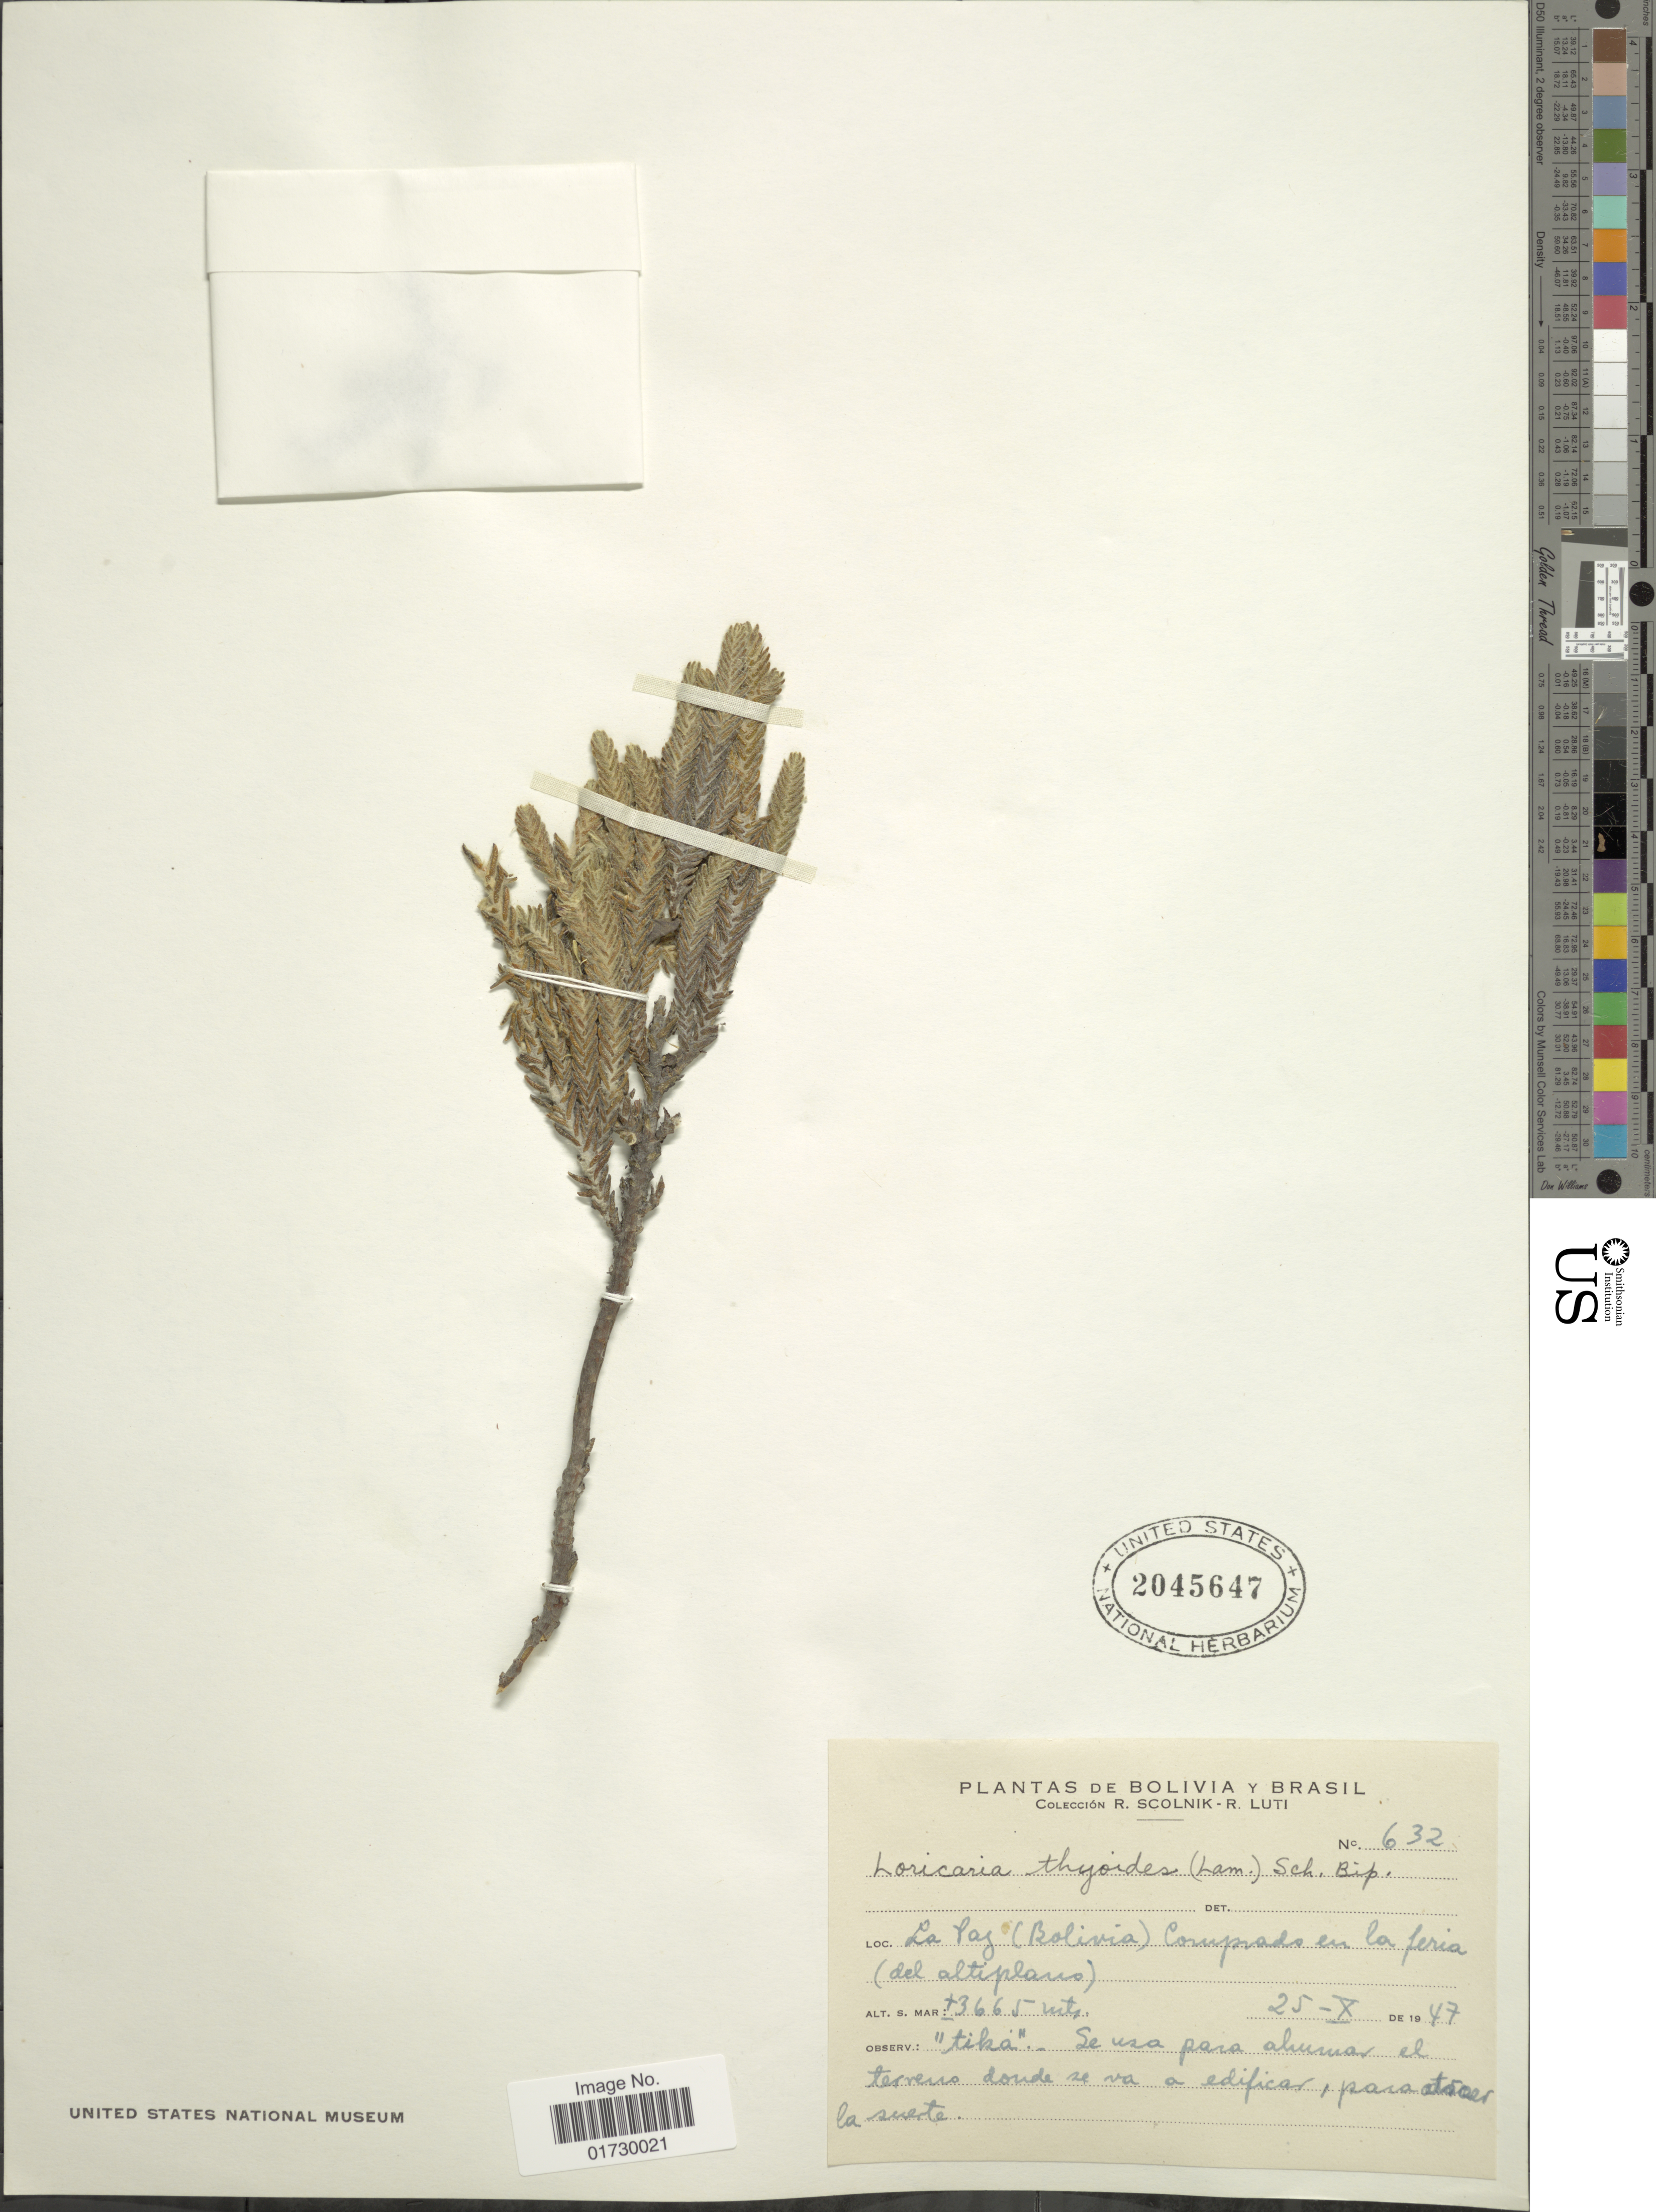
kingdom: Plantae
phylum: Tracheophyta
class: Magnoliopsida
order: Asterales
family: Asteraceae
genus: Loricaria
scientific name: Loricaria thuyoides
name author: (Lam.) Sch. Bip.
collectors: R. Scolnik & R. Luti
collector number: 632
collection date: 1947-10-25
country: Bolivia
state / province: La Paz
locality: Comprado en la feria (del altiplaus)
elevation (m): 3665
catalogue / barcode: US 2045647